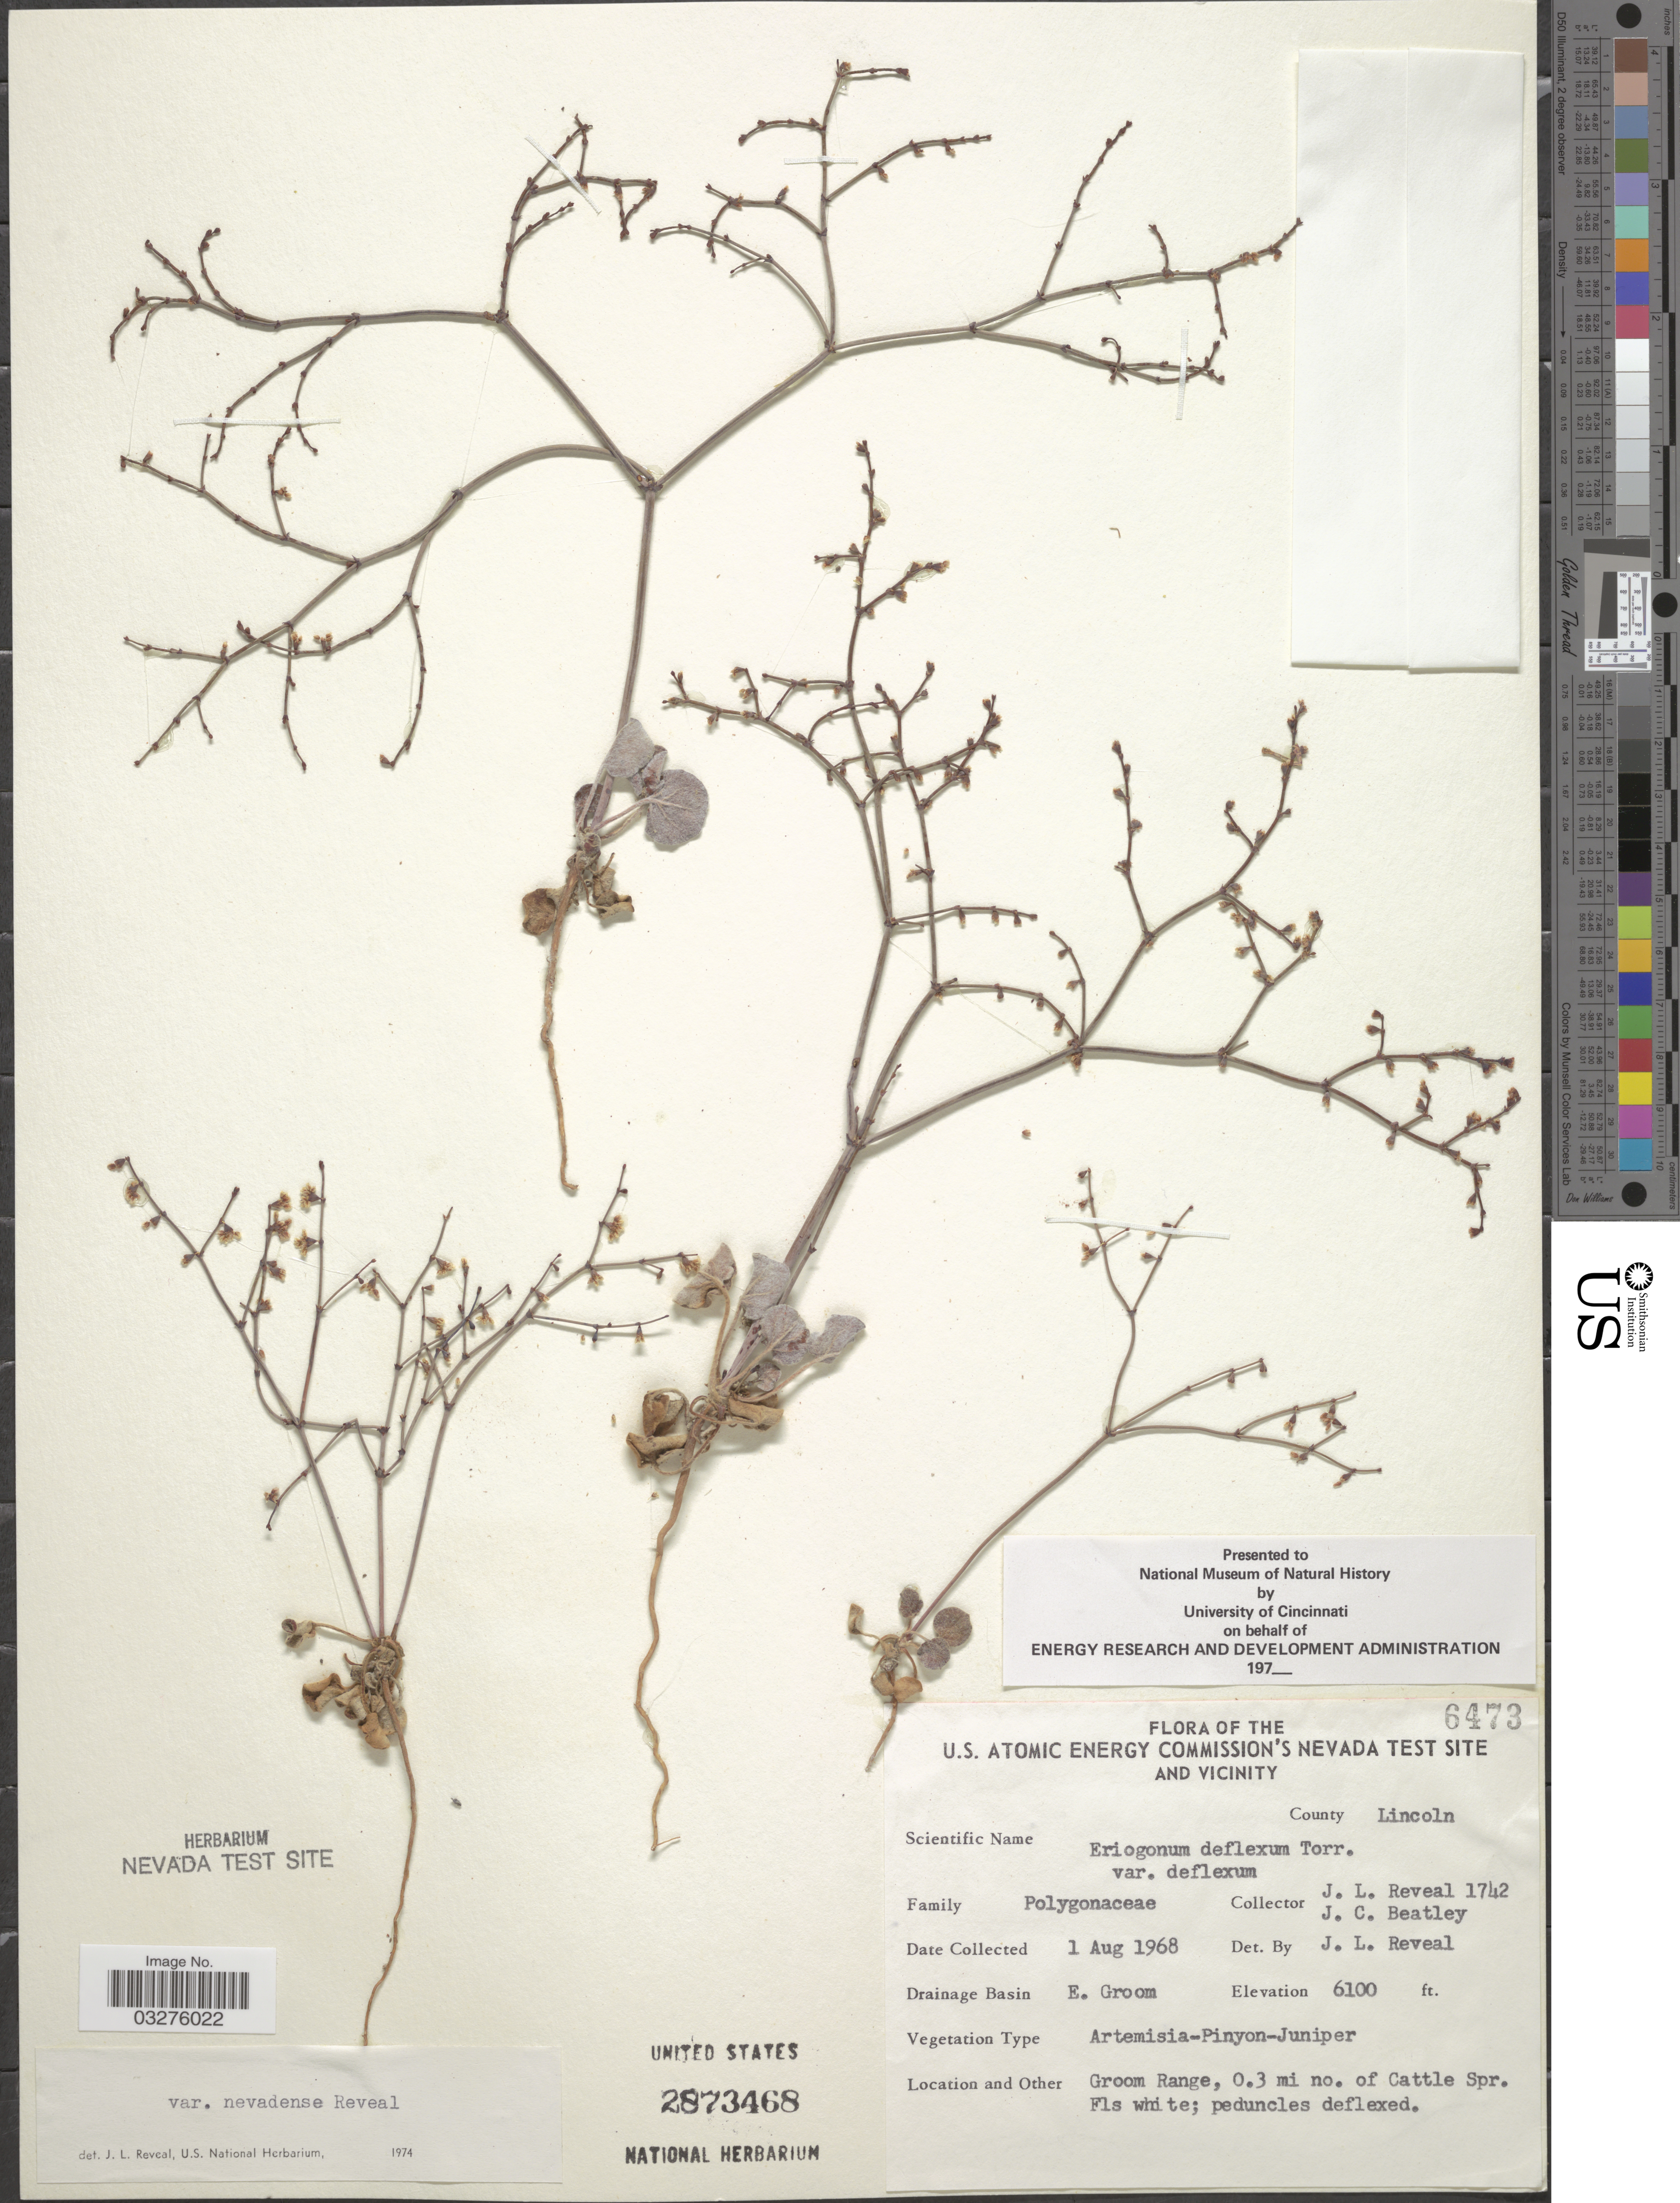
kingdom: Plantae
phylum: Tracheophyta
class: Magnoliopsida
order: Caryophyllales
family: Polygonaceae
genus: Eriogonum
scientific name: Eriogonum deflexum var. nevadense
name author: Reveal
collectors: J. L. Reveal & J. C. Beatley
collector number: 1742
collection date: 1968-08-01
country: United States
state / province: Nevada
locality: The U.S. Atomic Energy Commission's Nevada Test Site and vicinity. County Lincoln. Drainage Basin E. Groom. Groom Range, 0.3 mi no. of Cattle Spr.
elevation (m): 1859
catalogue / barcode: US 2873468